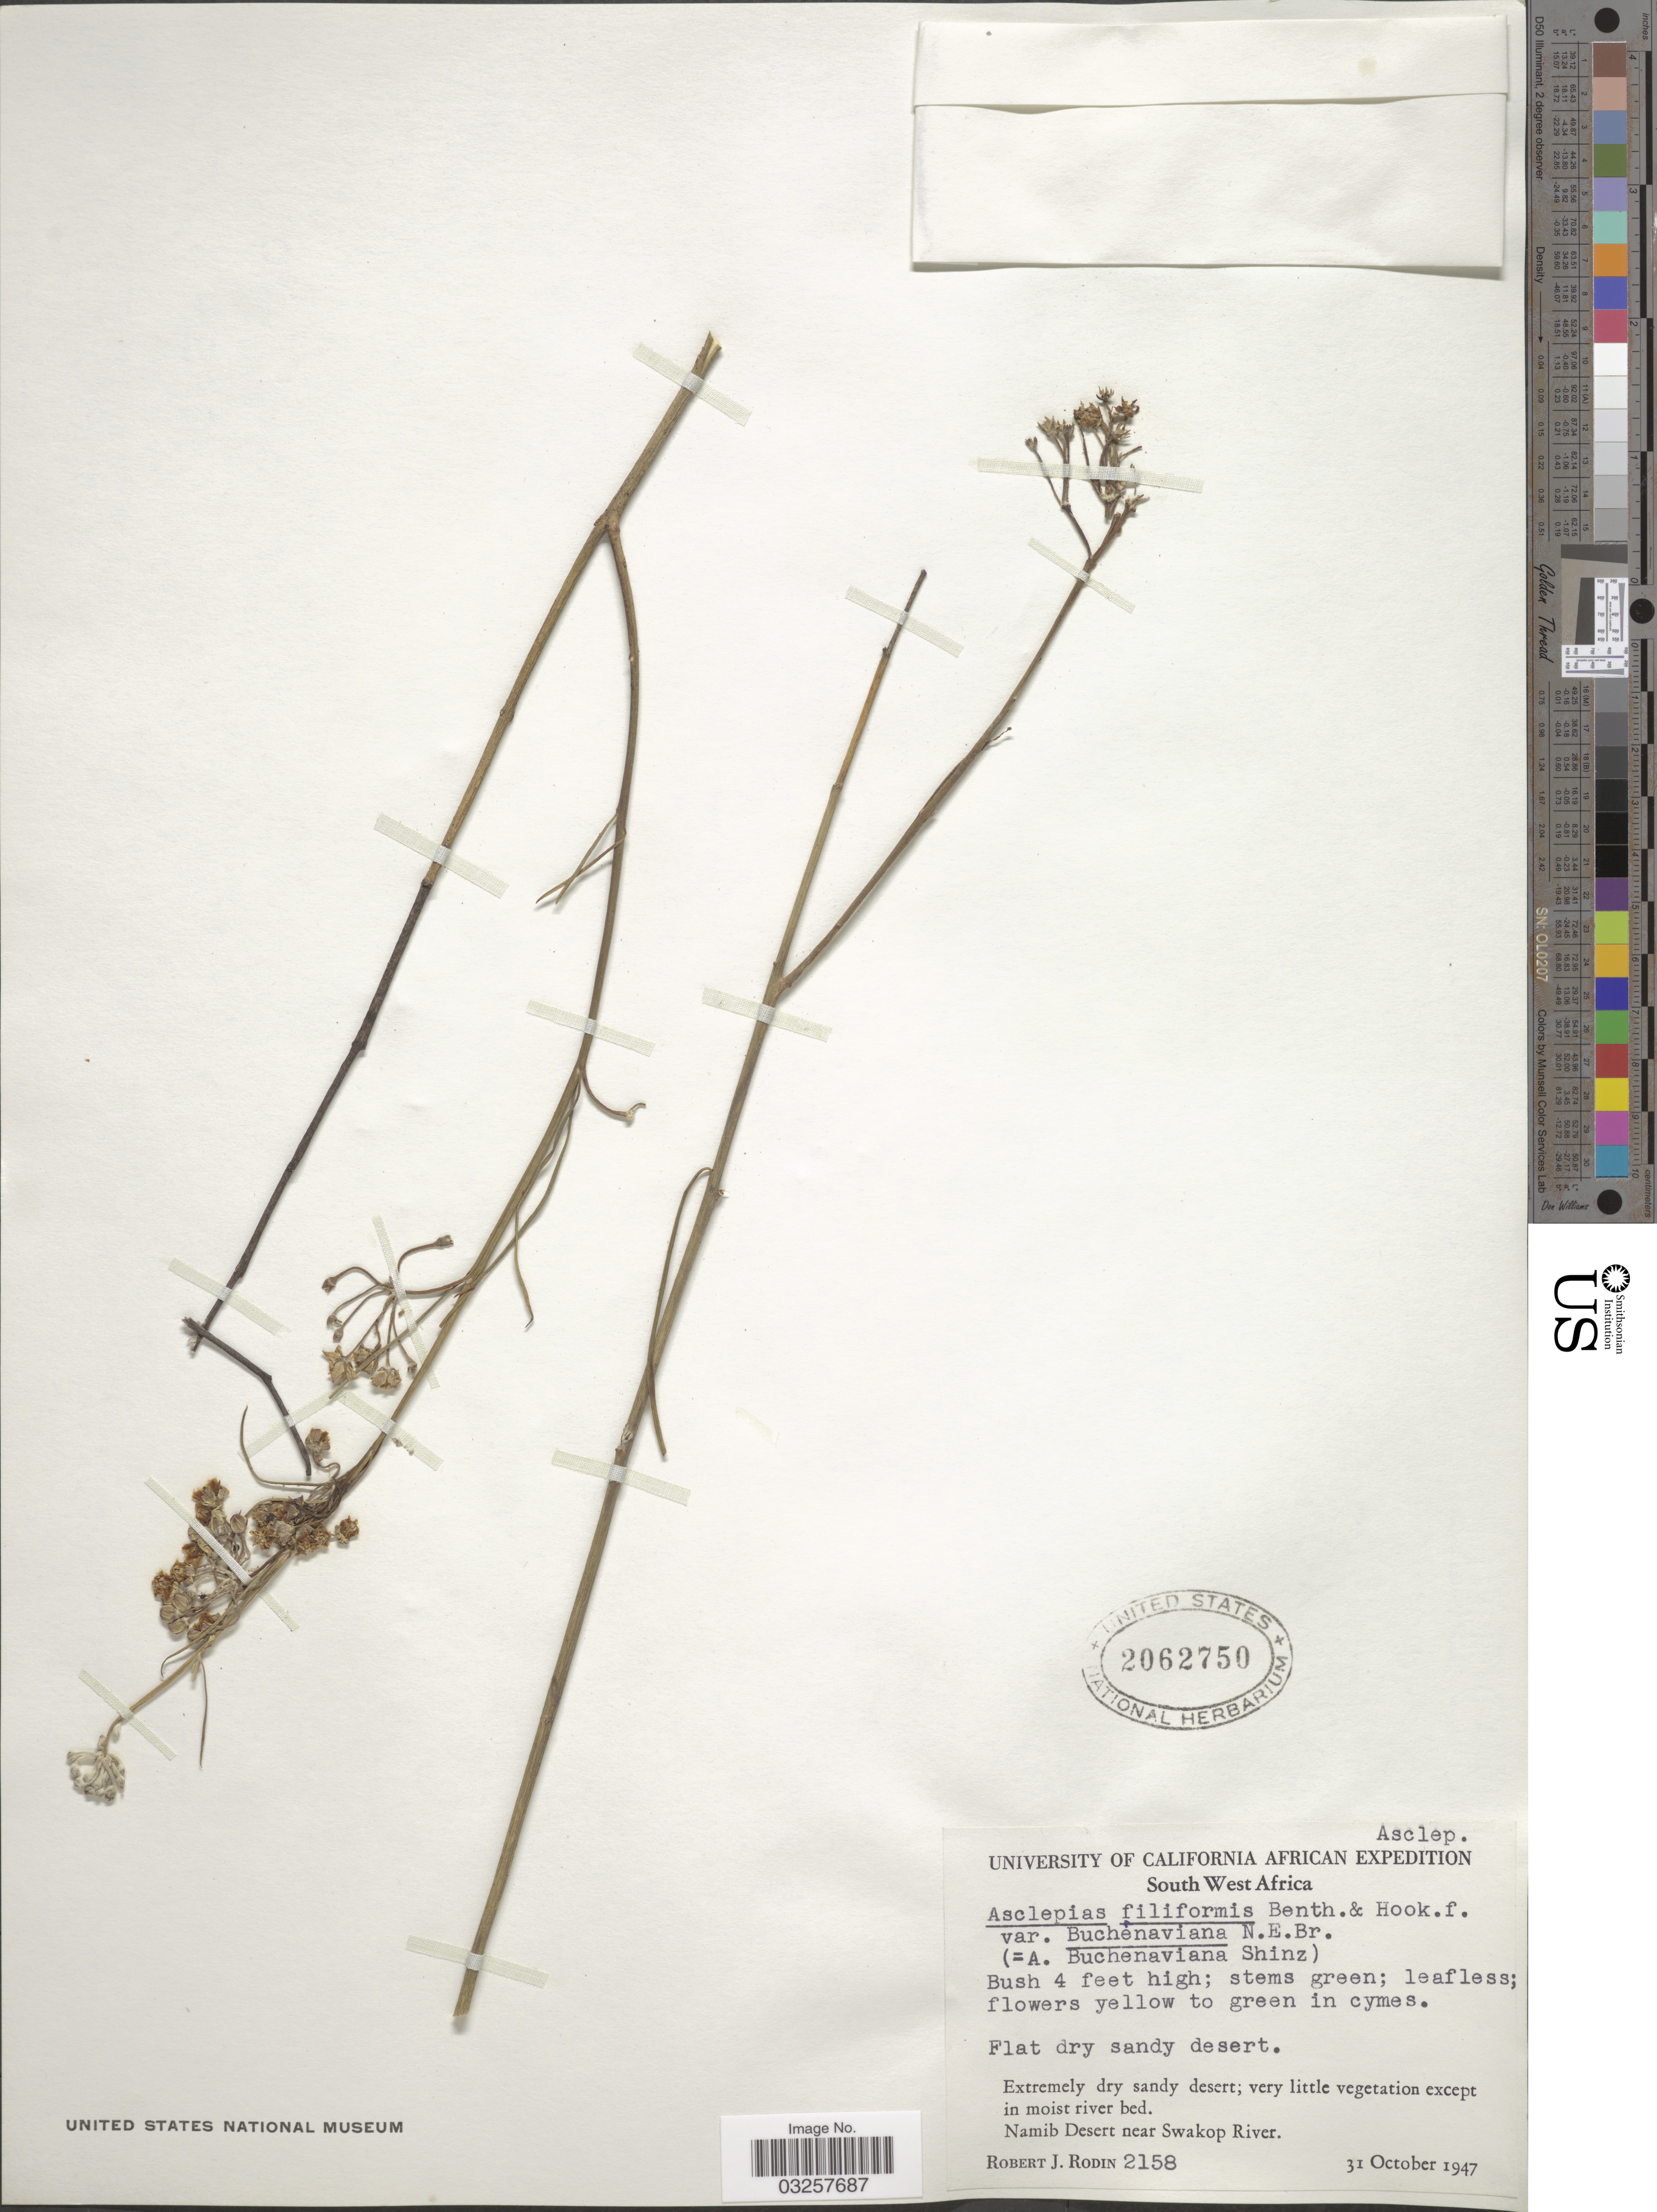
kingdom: Plantae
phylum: Tracheophyta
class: Magnoliopsida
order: Gentianales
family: Apocynaceae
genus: Asclepias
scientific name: Asclepias buchenaviana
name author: Schinz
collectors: R. J. Rodin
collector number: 2158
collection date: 1947-10-31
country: Namibia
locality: Namib Desert near Swakop River.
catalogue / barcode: US 2062750